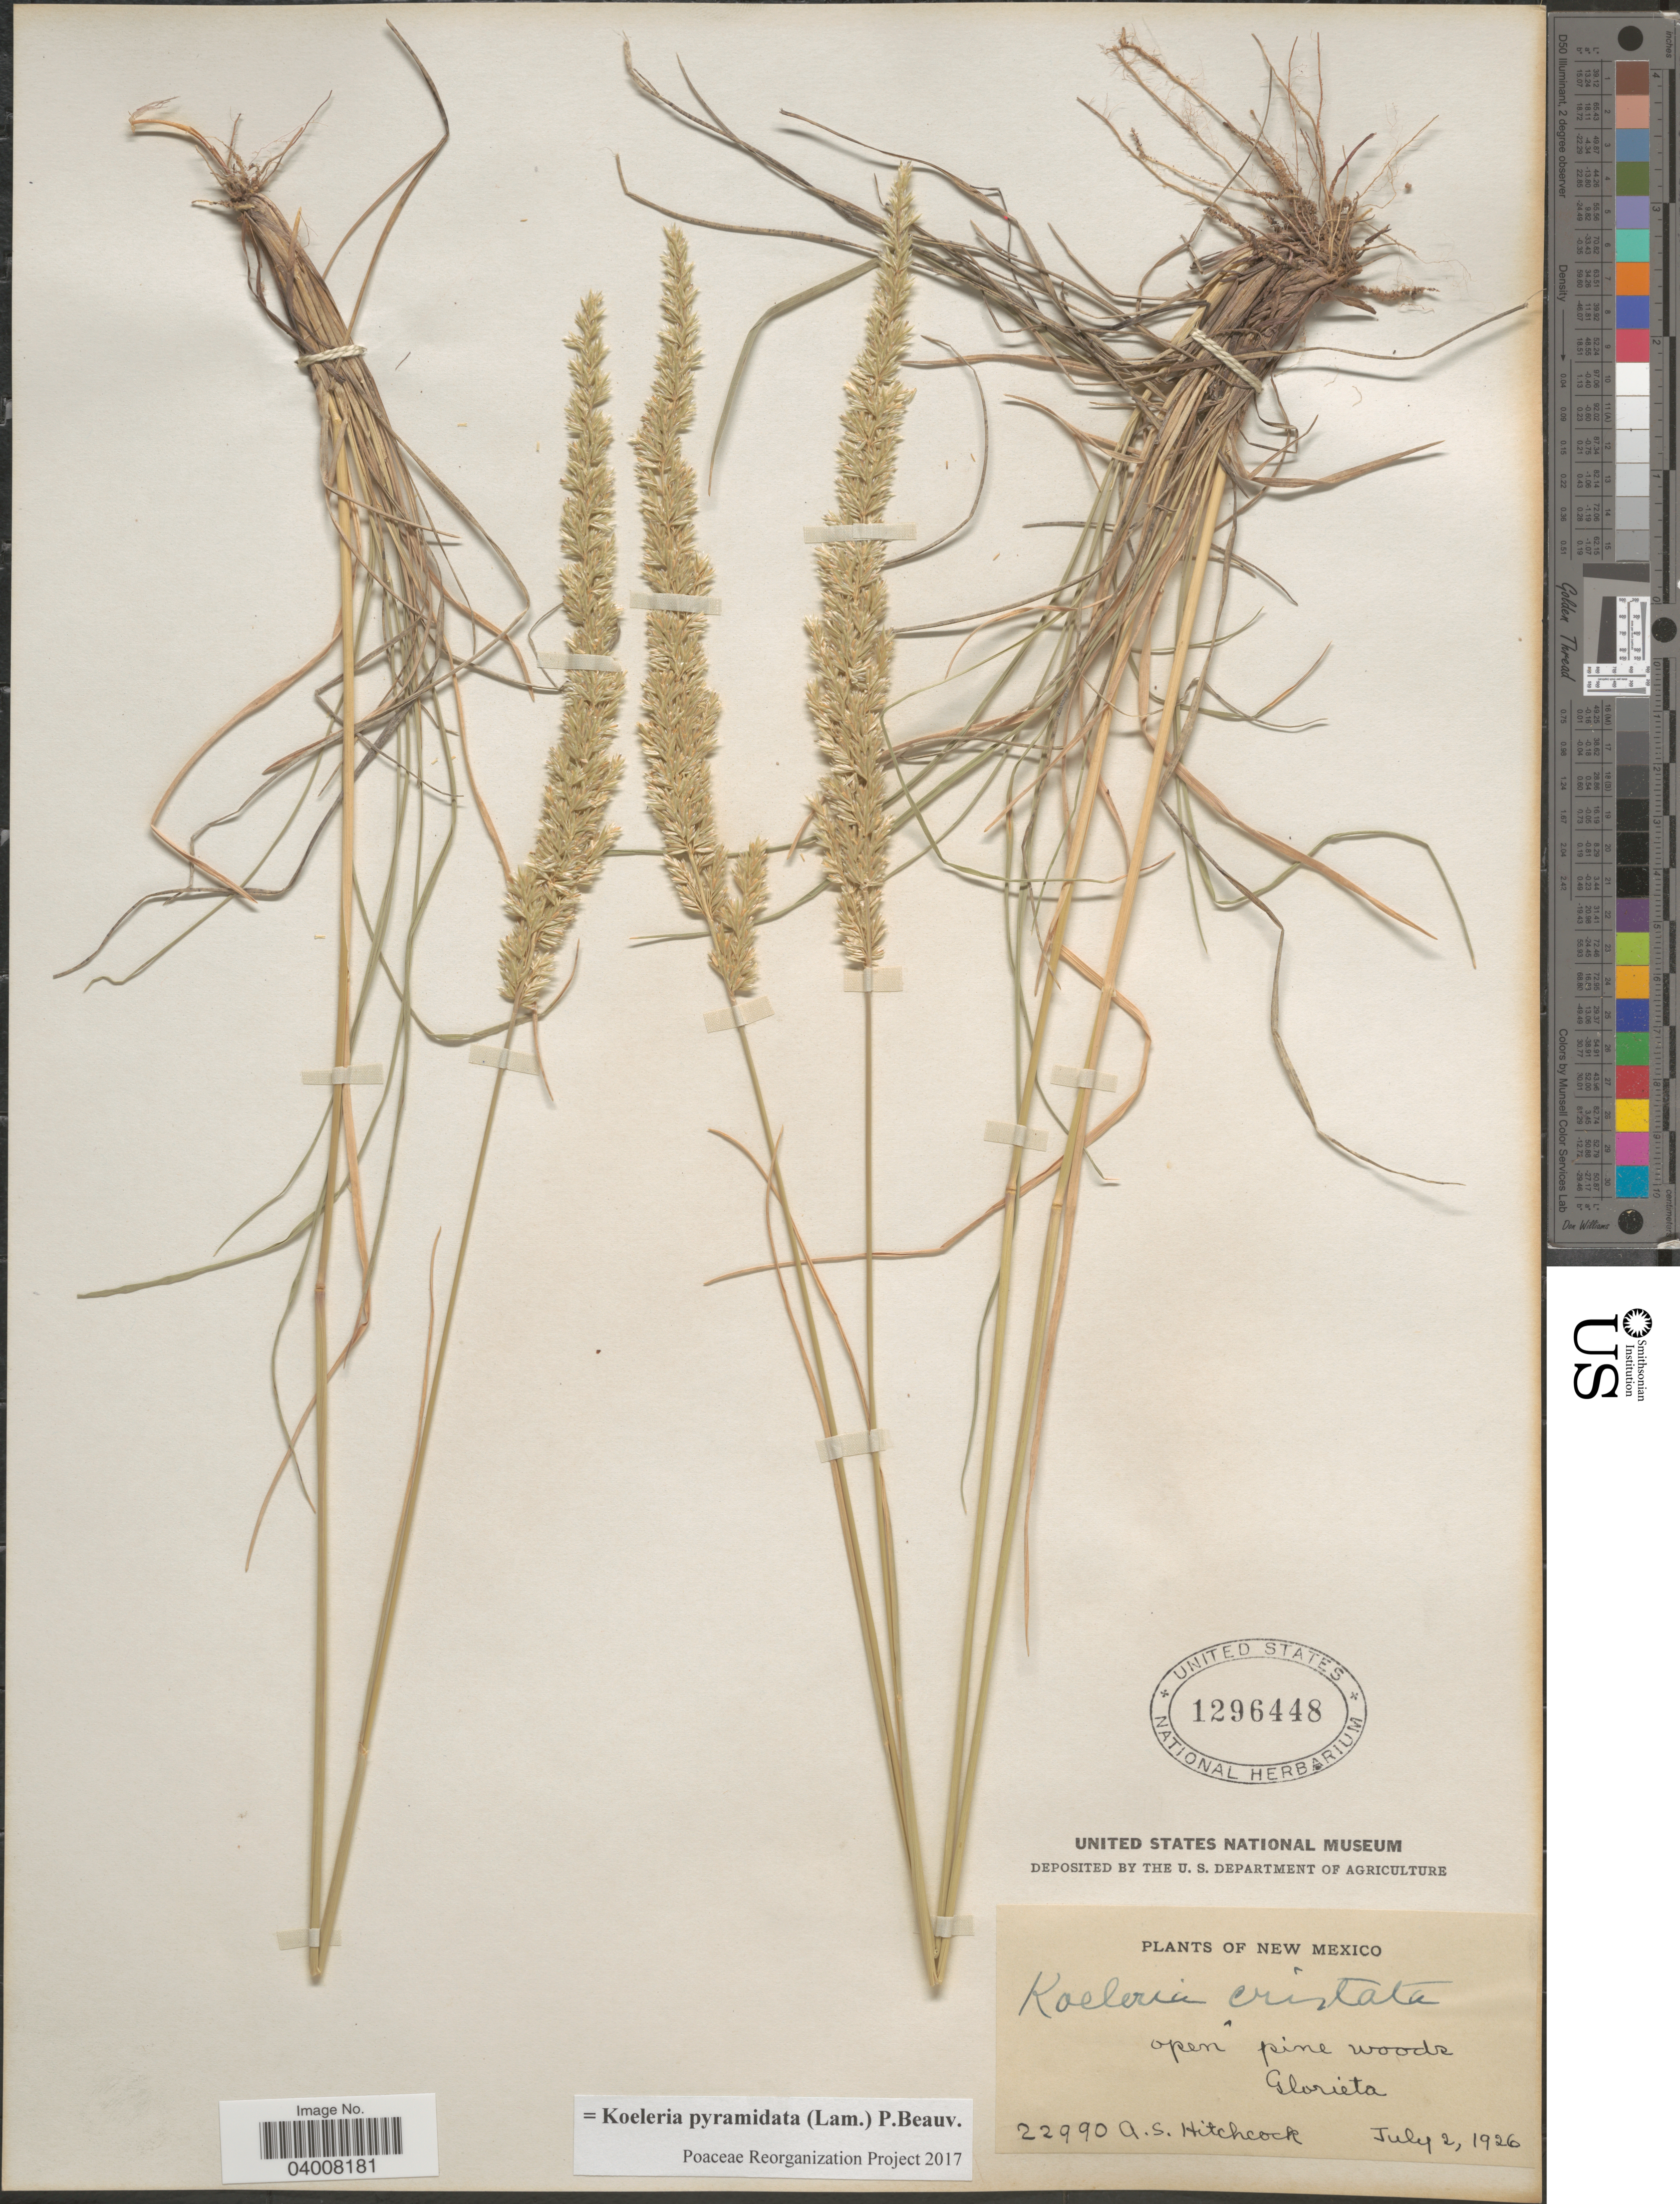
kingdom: Plantae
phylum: Tracheophyta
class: Liliopsida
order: Poales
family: Poaceae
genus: Koeleria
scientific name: Koeleria pyramidata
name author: (Lam.) P. Beauv.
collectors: A. S. Hitchcock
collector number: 22990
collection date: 1926-07-02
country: United States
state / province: New Mexico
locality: Glorieta.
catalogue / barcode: US 1296448